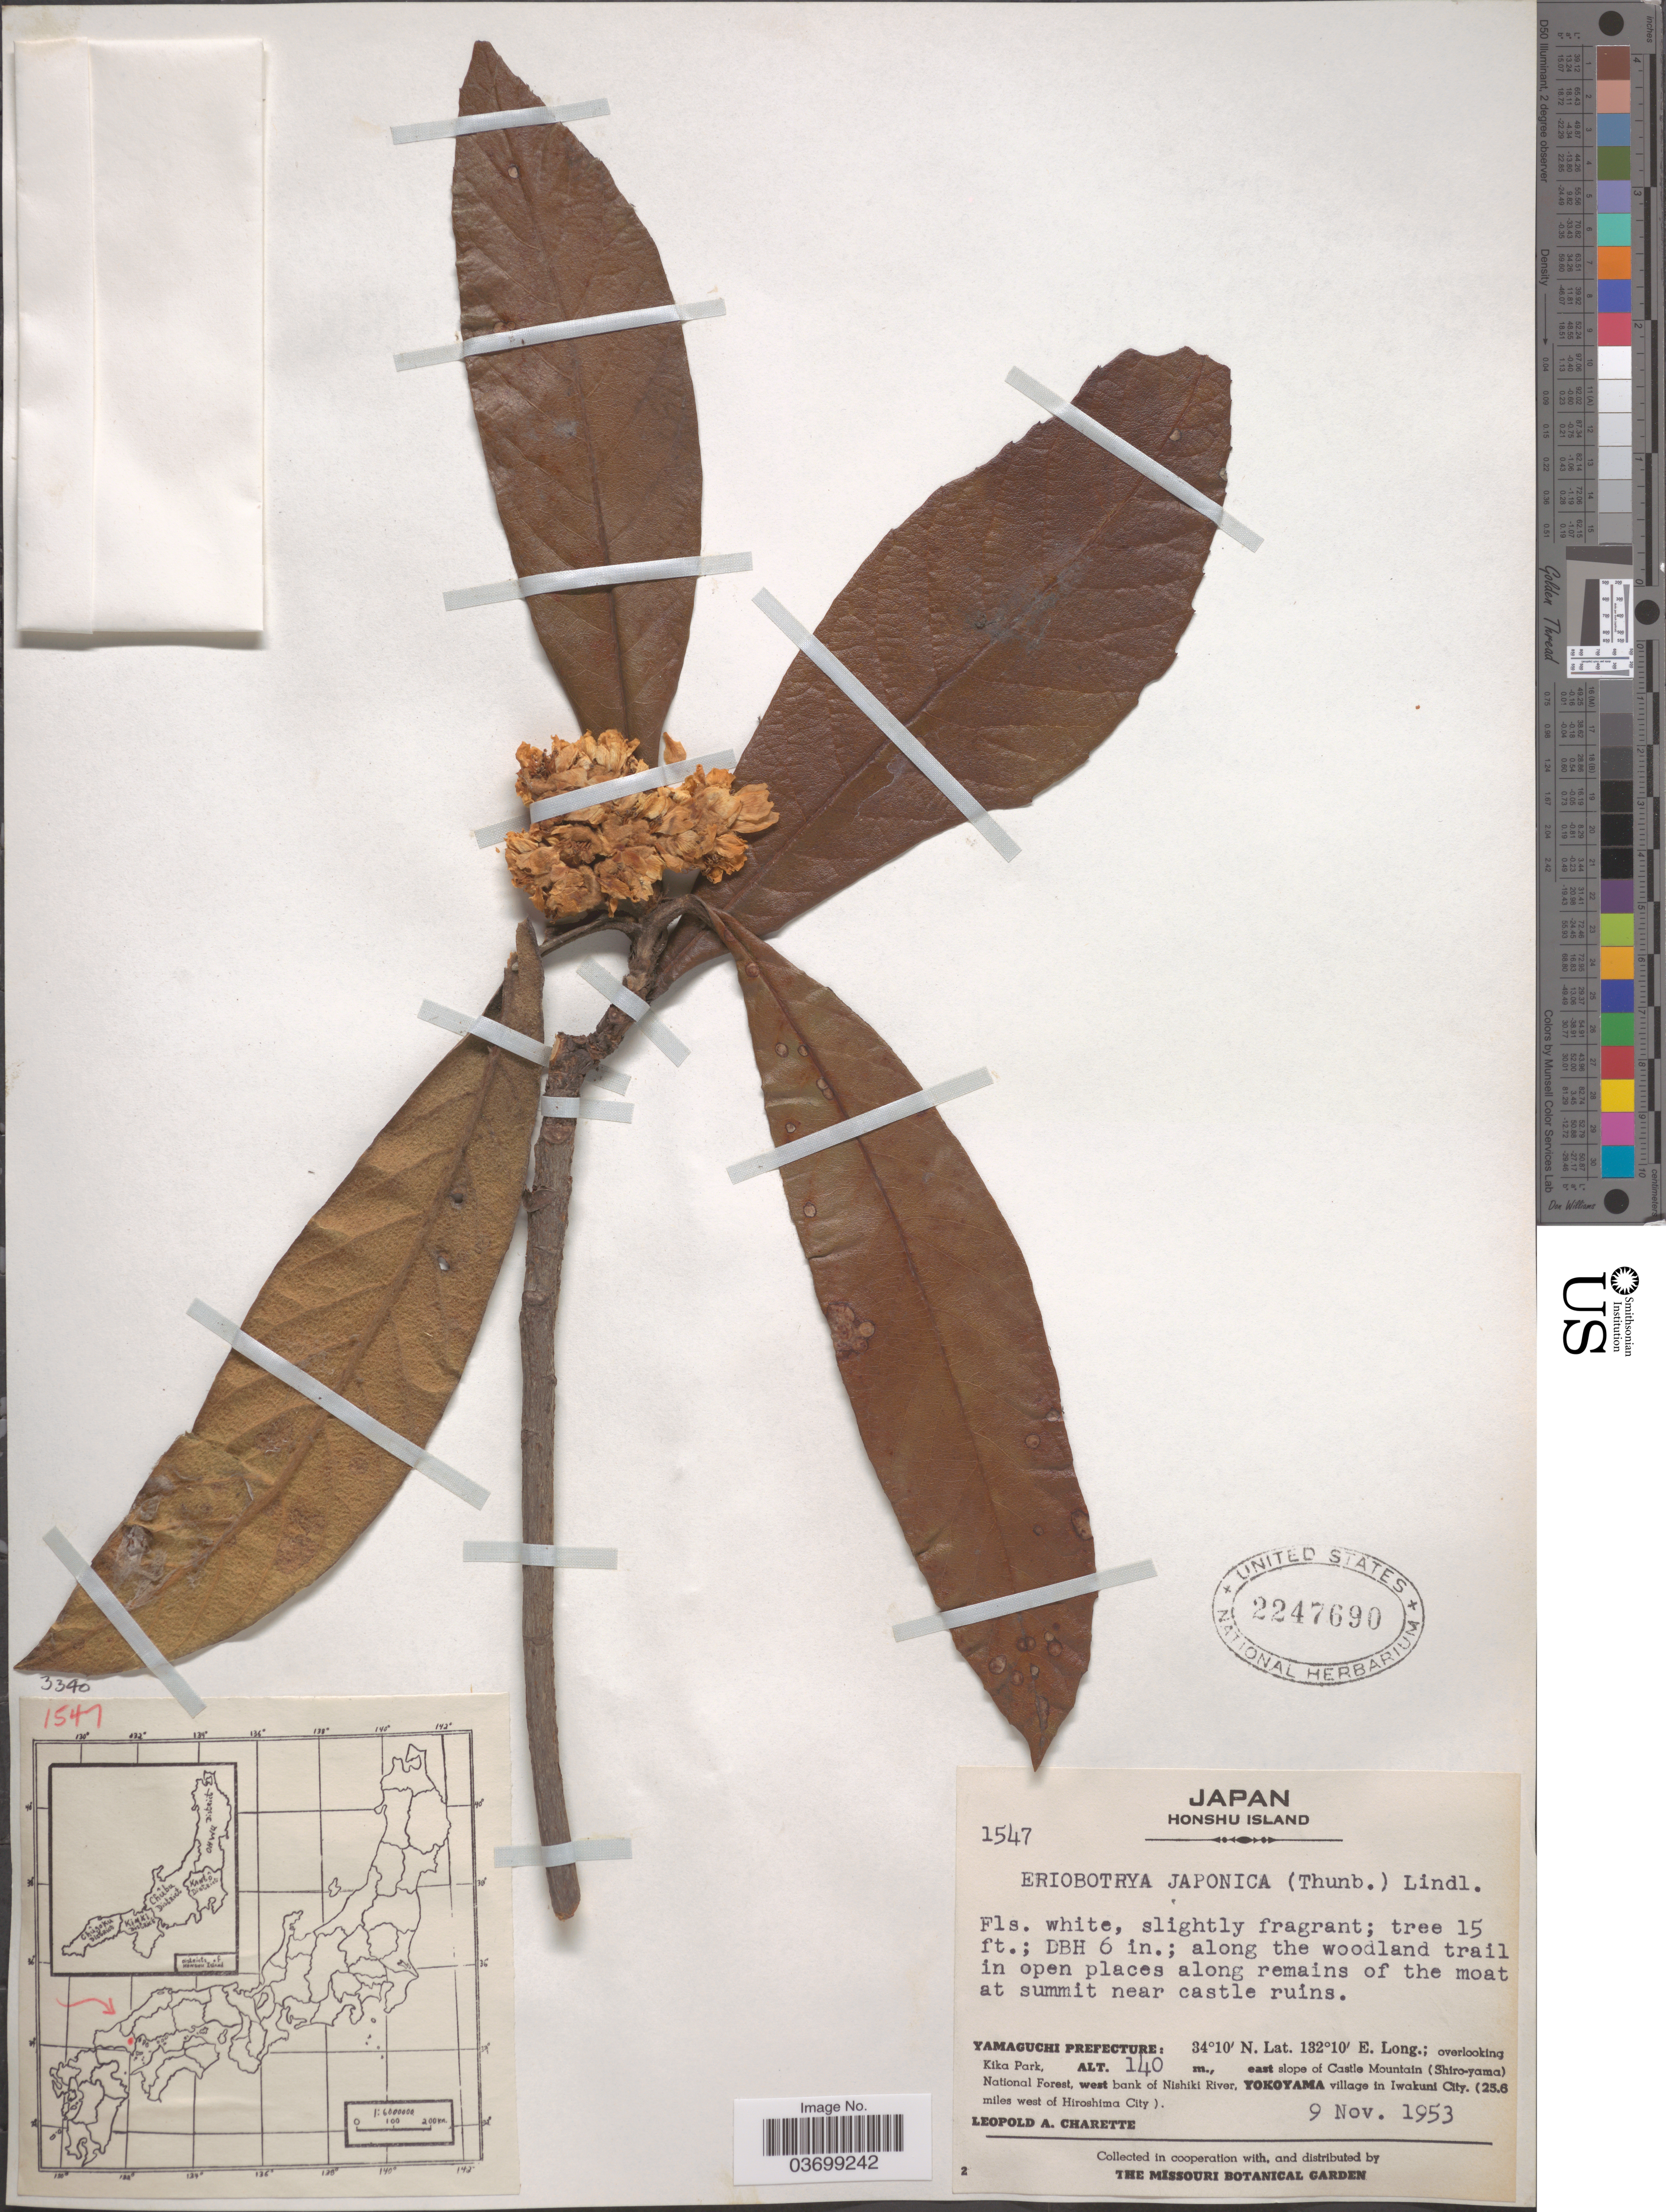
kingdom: Plantae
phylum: Tracheophyta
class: Magnoliopsida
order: Rosales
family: Rosaceae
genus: Rhaphiolepis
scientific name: Rhaphiolepis bibas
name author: (Lour.) Galasso & Banfi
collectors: L. A. Charette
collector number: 1547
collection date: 1953-11-09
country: Japan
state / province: Yamaguti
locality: Honshu Island. Along the woodland trail in open places along remains of the moat at summit near castle ruins. Yamaguchi Prefecture: overlooking Kika Park, east slope of Castle Mountain (Shiro-yama) Natioanal Forest, west bank of Nishiki River, Yokoyama village in Iwakuni City. (25.6 miles west of Hiroshima City).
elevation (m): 140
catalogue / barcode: US 2247690